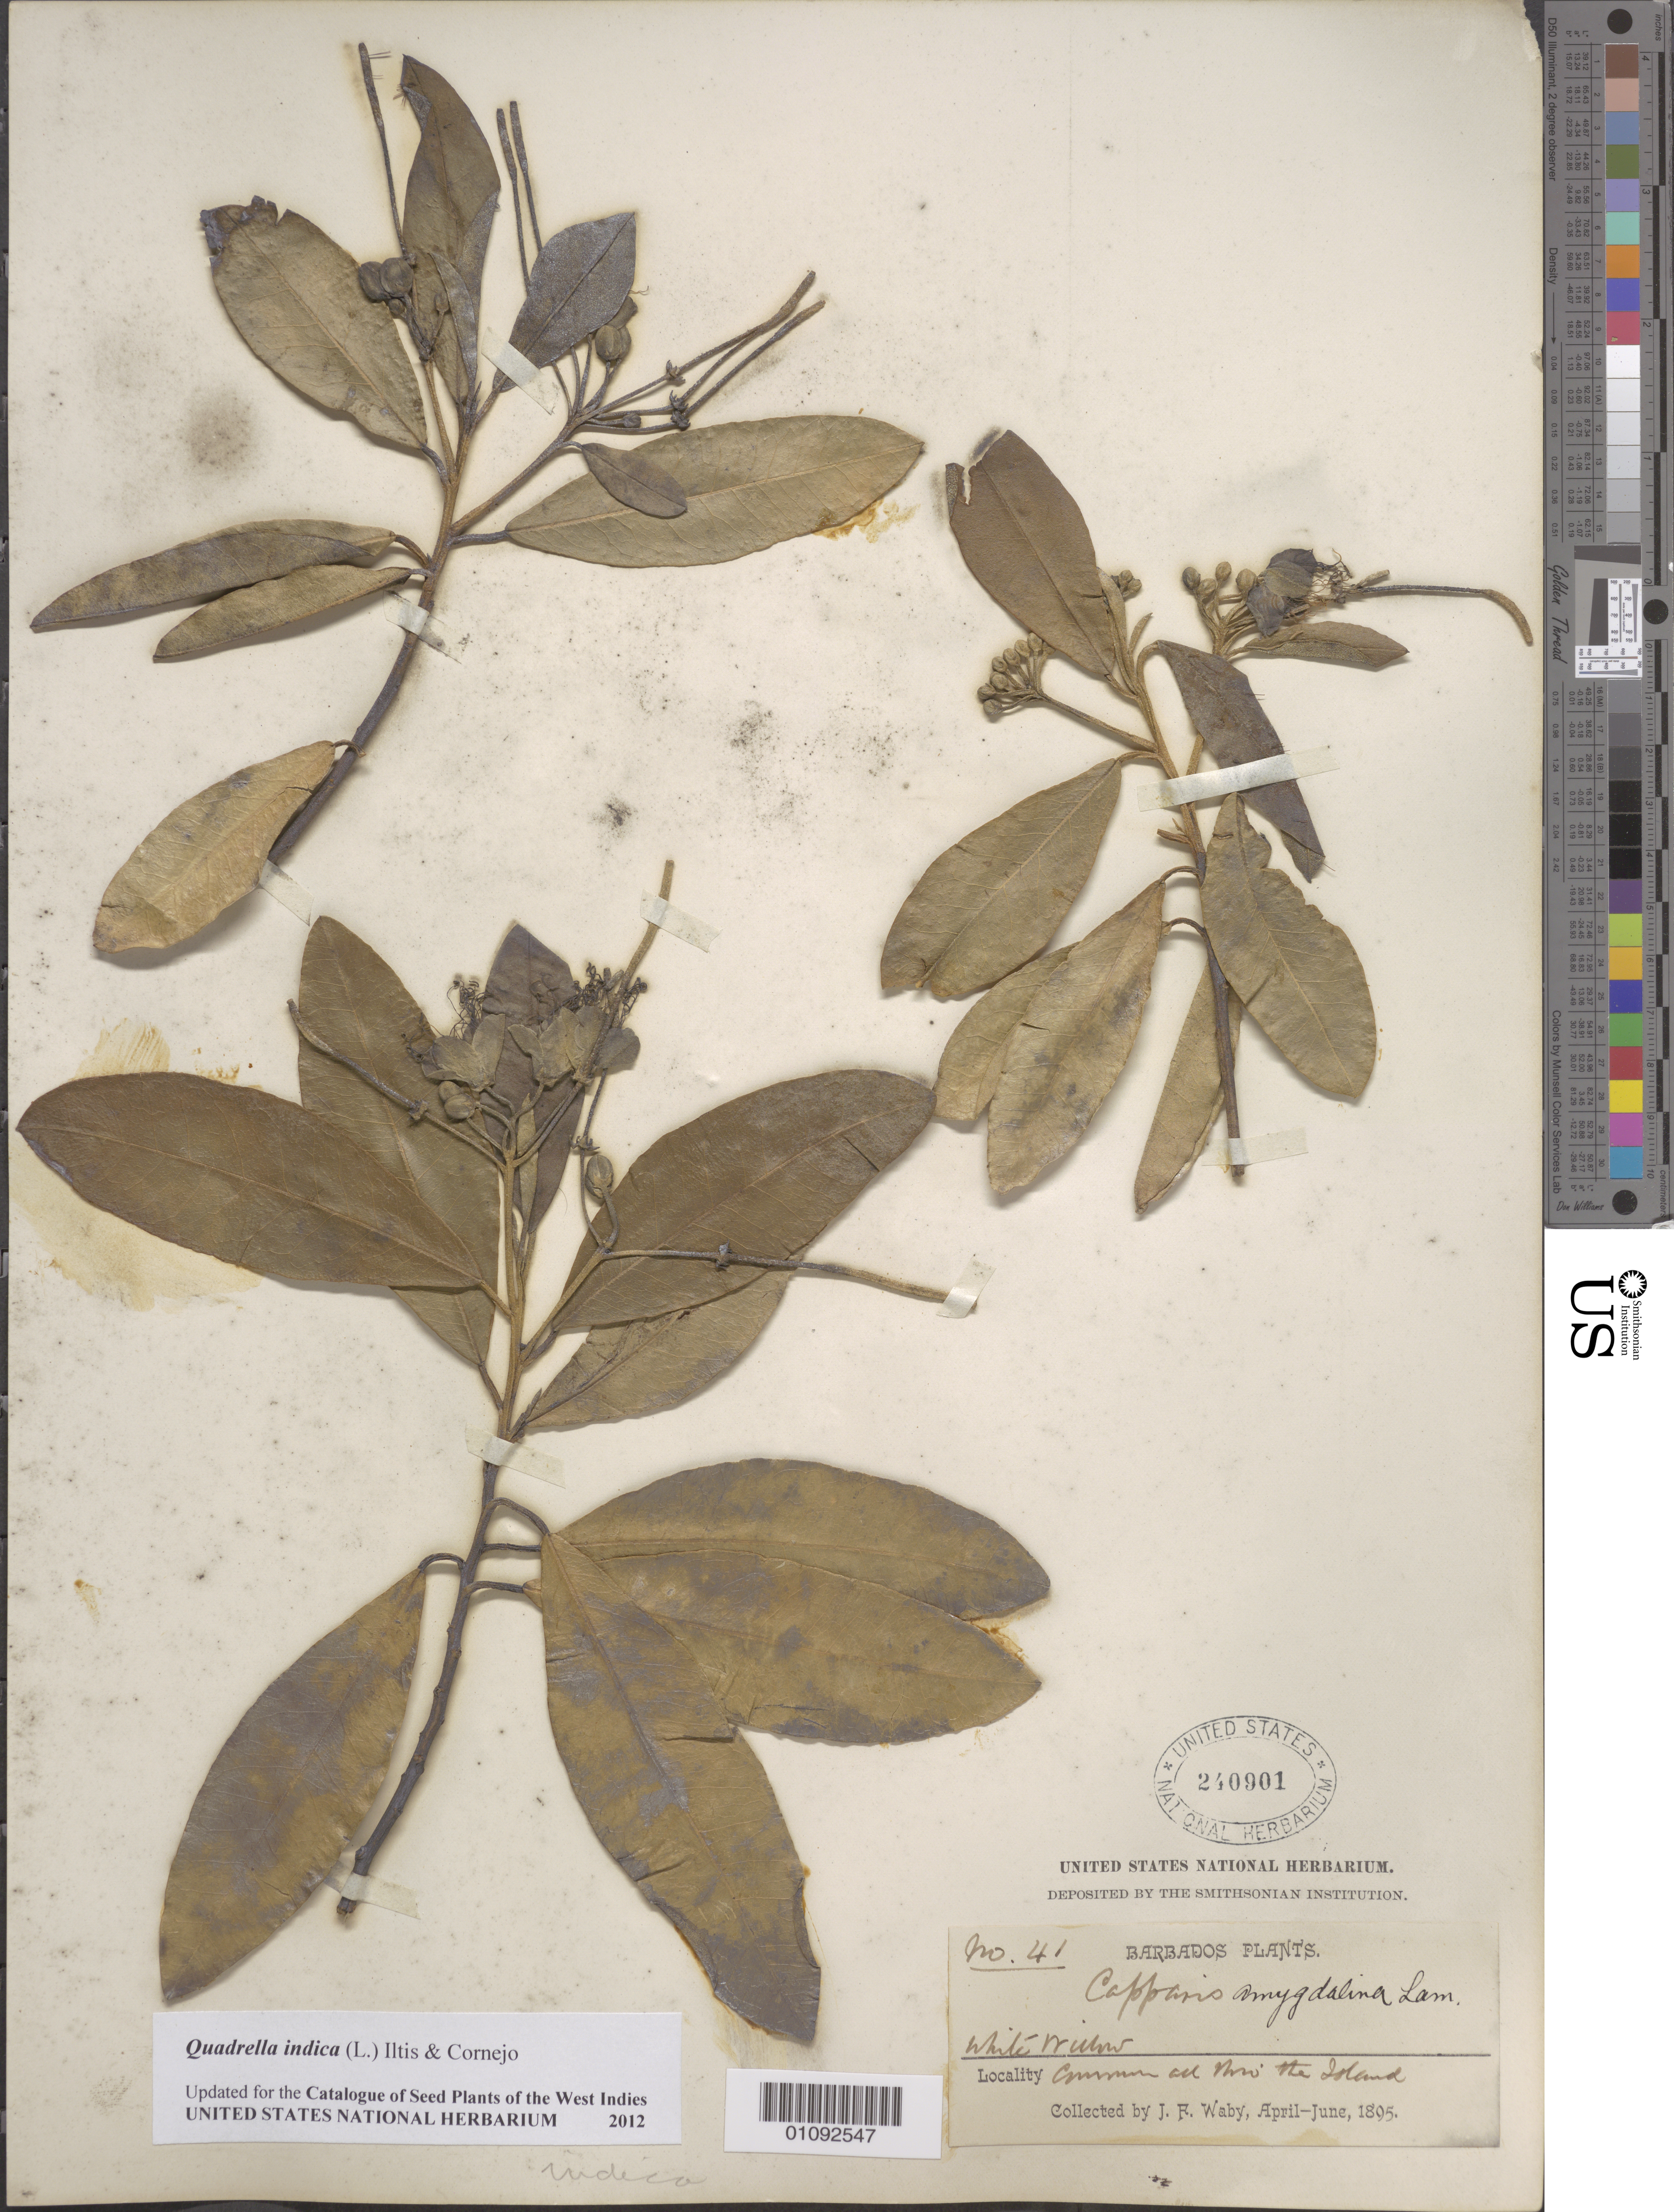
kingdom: Plantae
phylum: Tracheophyta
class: Magnoliopsida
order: Brassicales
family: Capparaceae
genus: Quadrella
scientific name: Quadrella indica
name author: (L.) Iltis & Cornejo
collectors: J. Waby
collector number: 41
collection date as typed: Apr 1895 to -- Jun 1895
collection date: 1895-04/1895-06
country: Barbados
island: Barbados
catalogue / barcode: US 240901